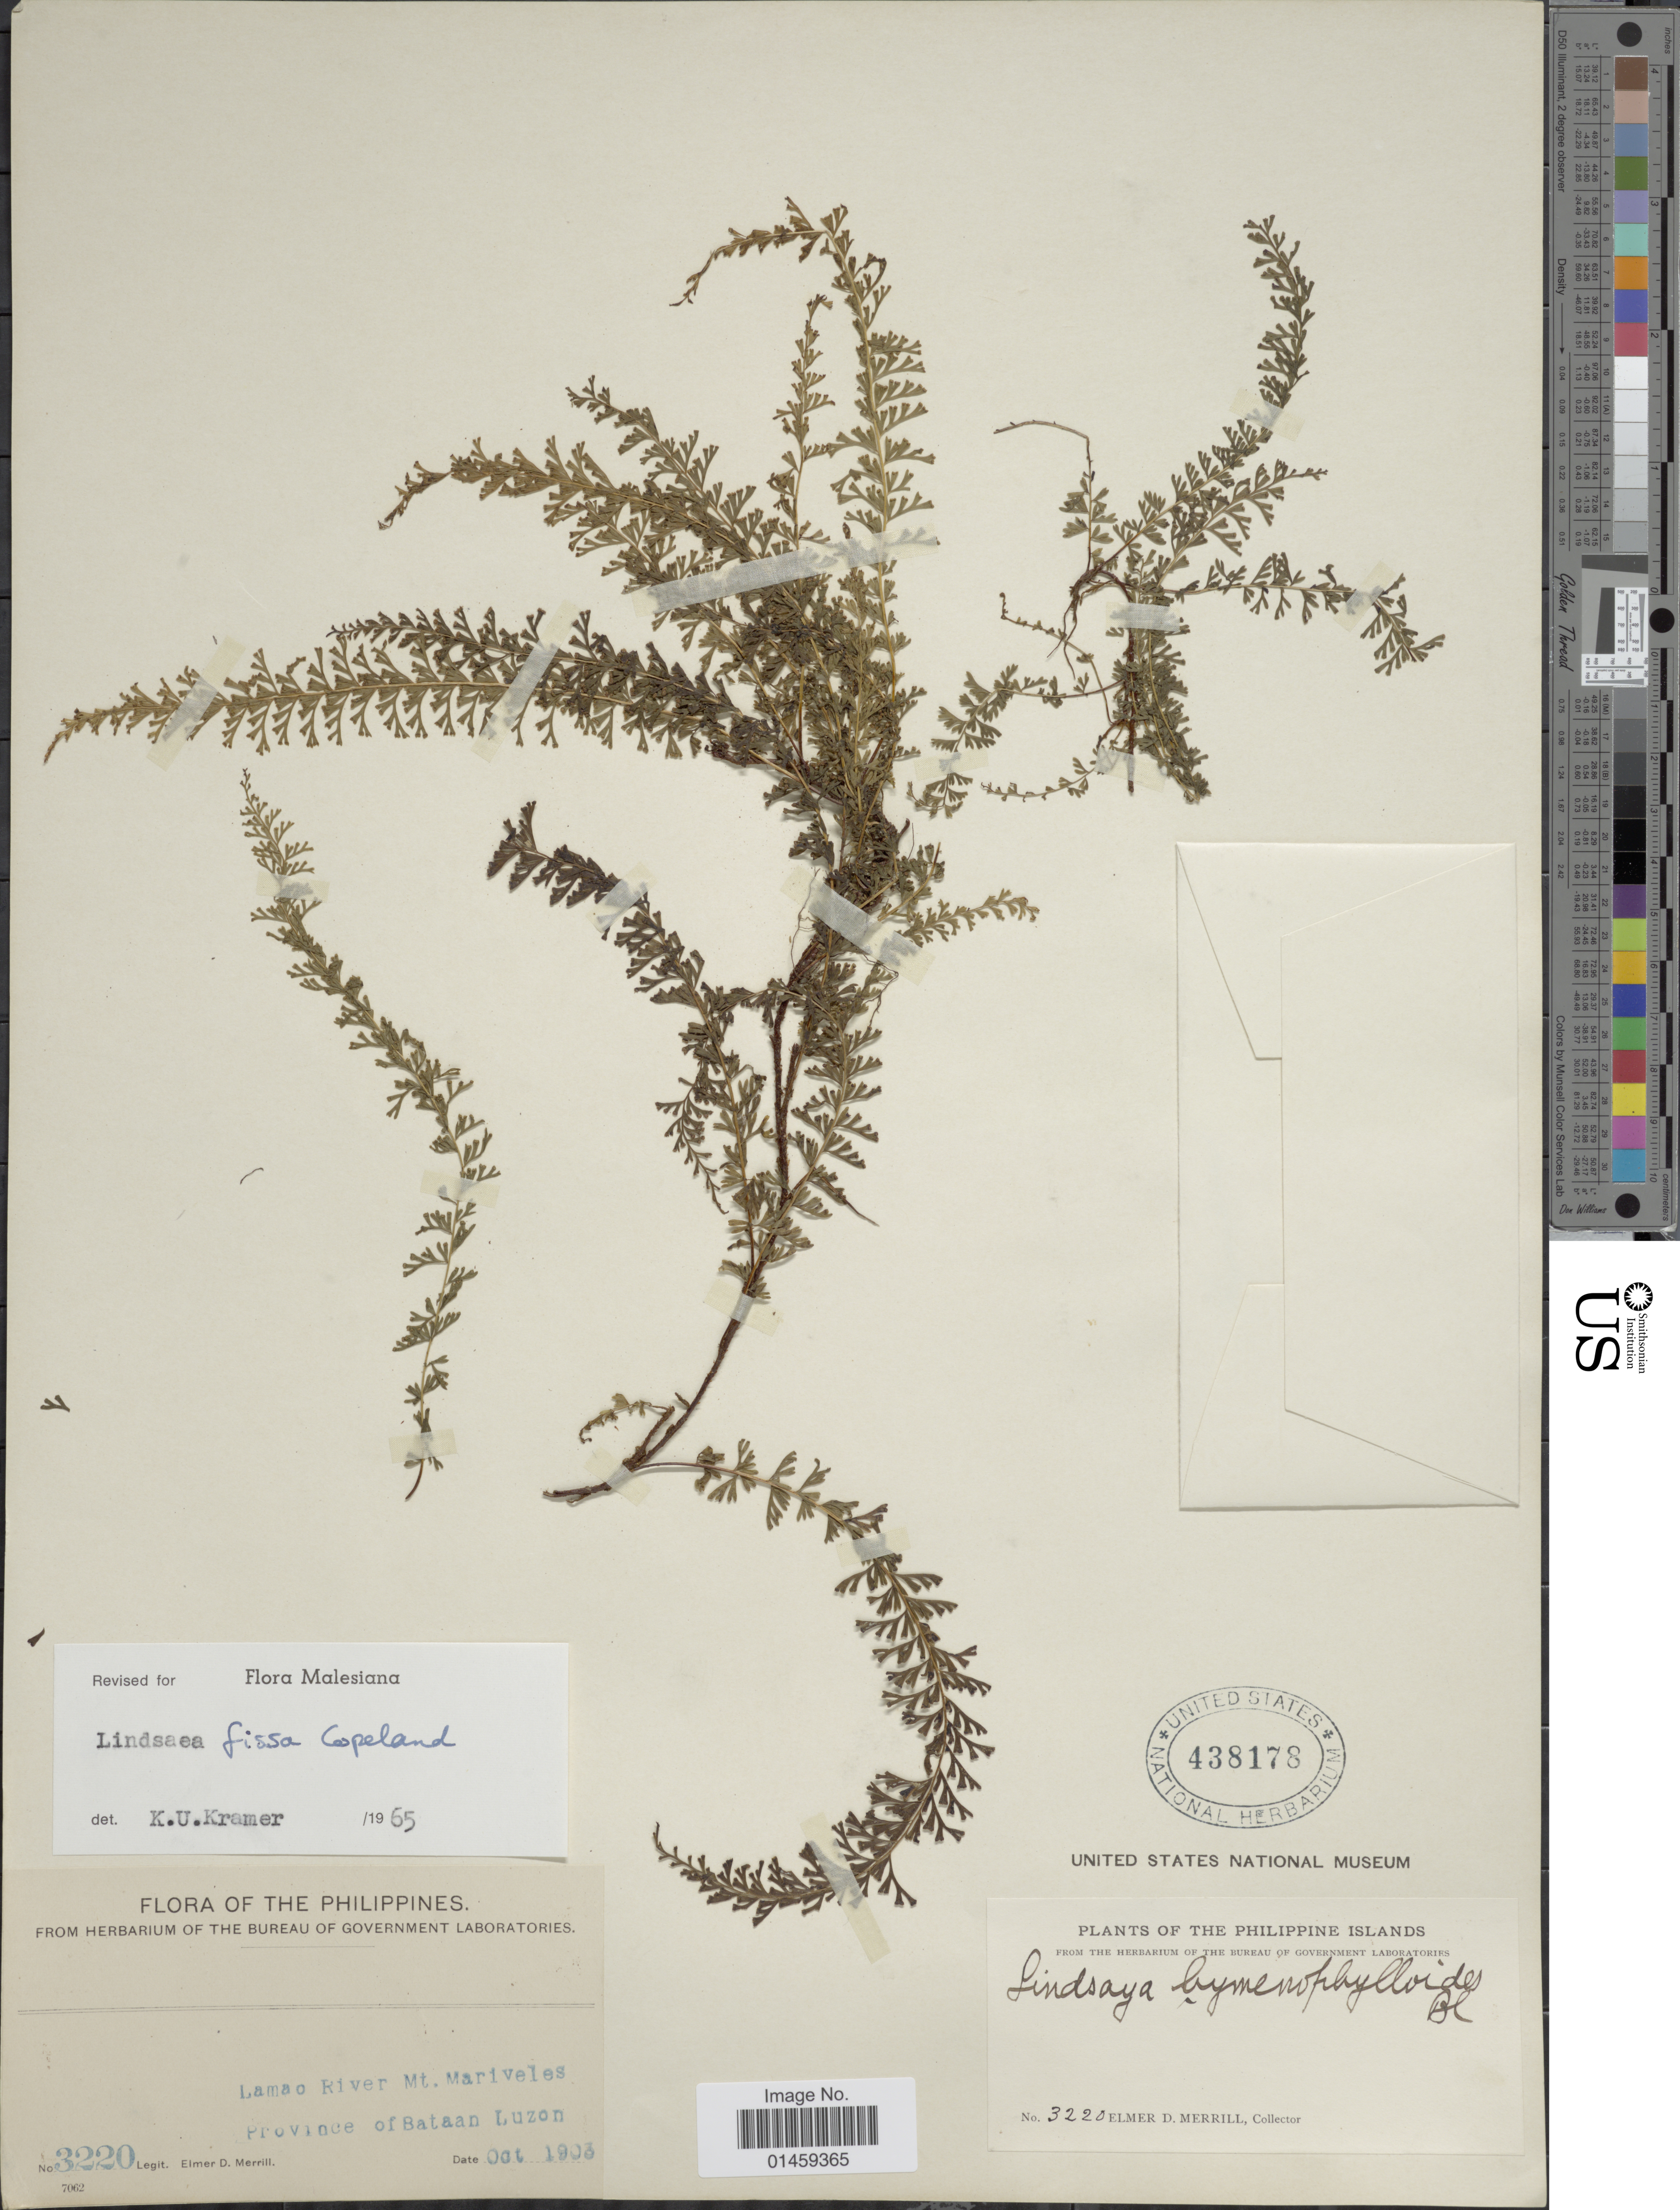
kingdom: Plantae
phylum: Tracheophyta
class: Polypodiopsida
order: Polypodiales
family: Lindsaeaceae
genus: Lindsaea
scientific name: Lindsaea fissa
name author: Copel.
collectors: E. D. Merrill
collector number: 3220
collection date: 1903-10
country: Philippines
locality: Lamao River Mt. Mariveles. Province of Bataan Luzon.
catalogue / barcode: US 438178